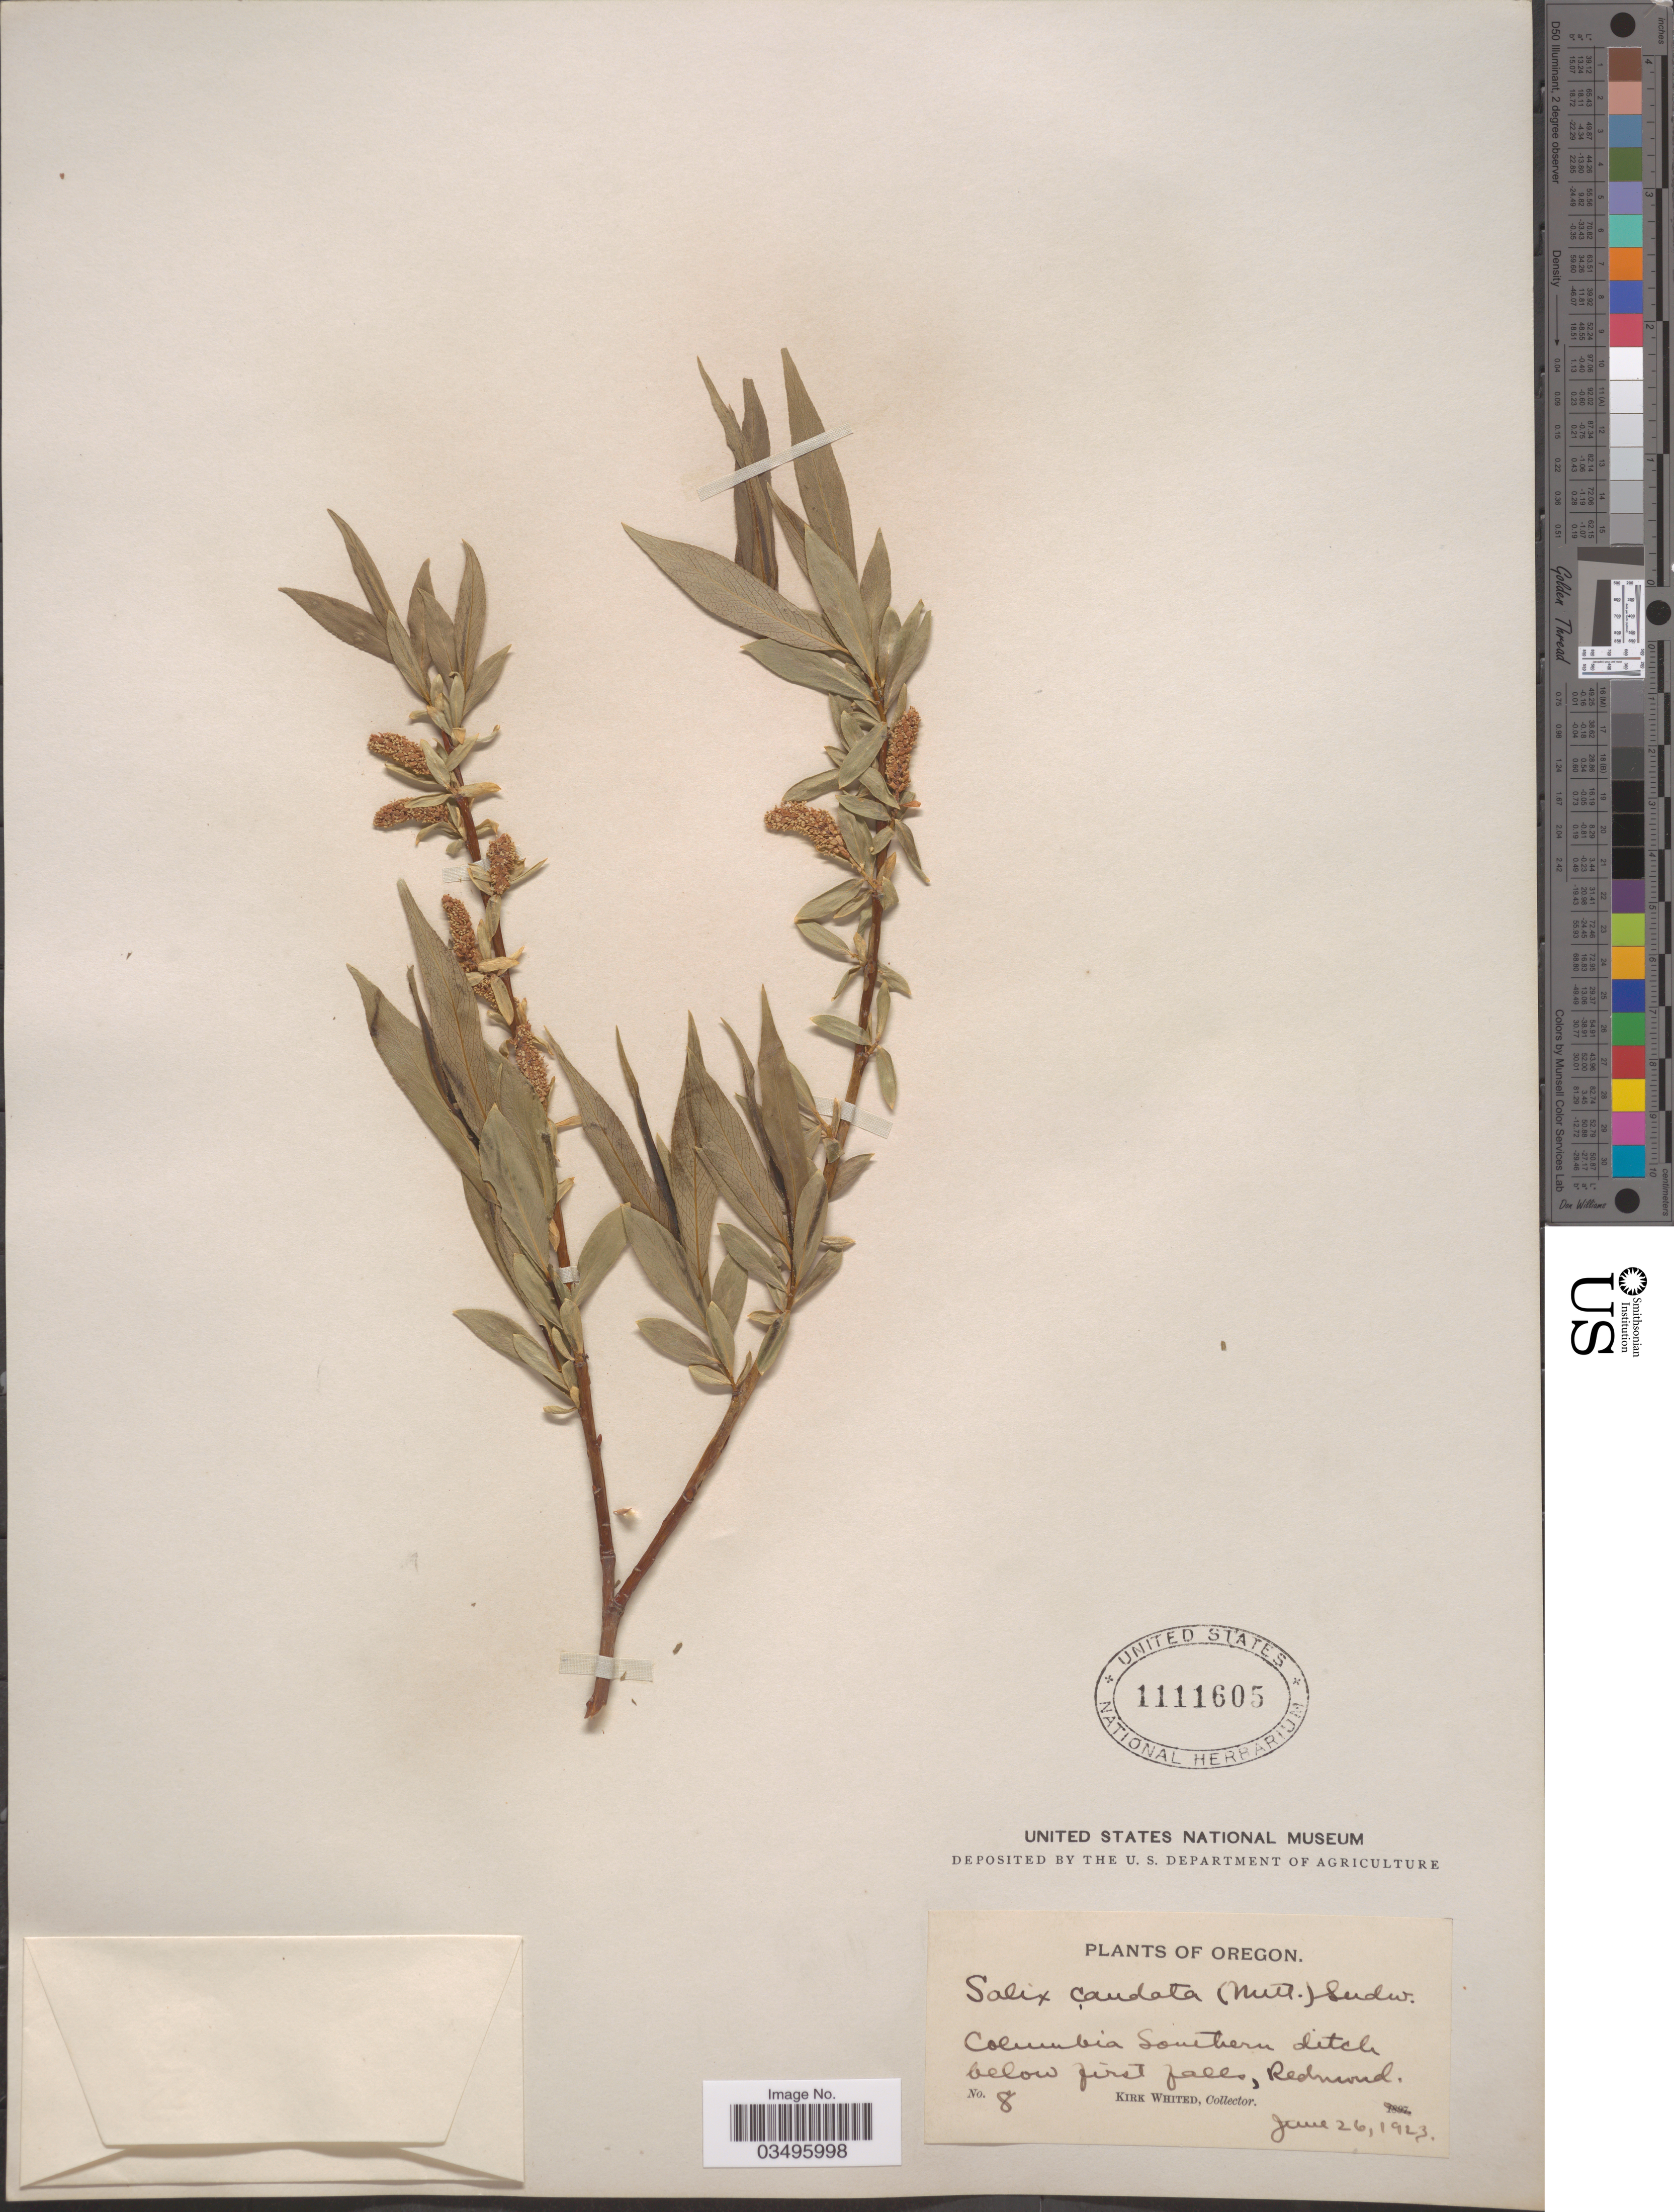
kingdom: Plantae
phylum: Tracheophyta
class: Magnoliopsida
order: Malpighiales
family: Salicaceae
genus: Salix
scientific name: Salix caudata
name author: A. Heller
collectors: K. Whited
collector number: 8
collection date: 1923-06-26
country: United States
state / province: Oregon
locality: Columbia Southern ditch below first falls, Redmond.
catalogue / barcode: US 1111605